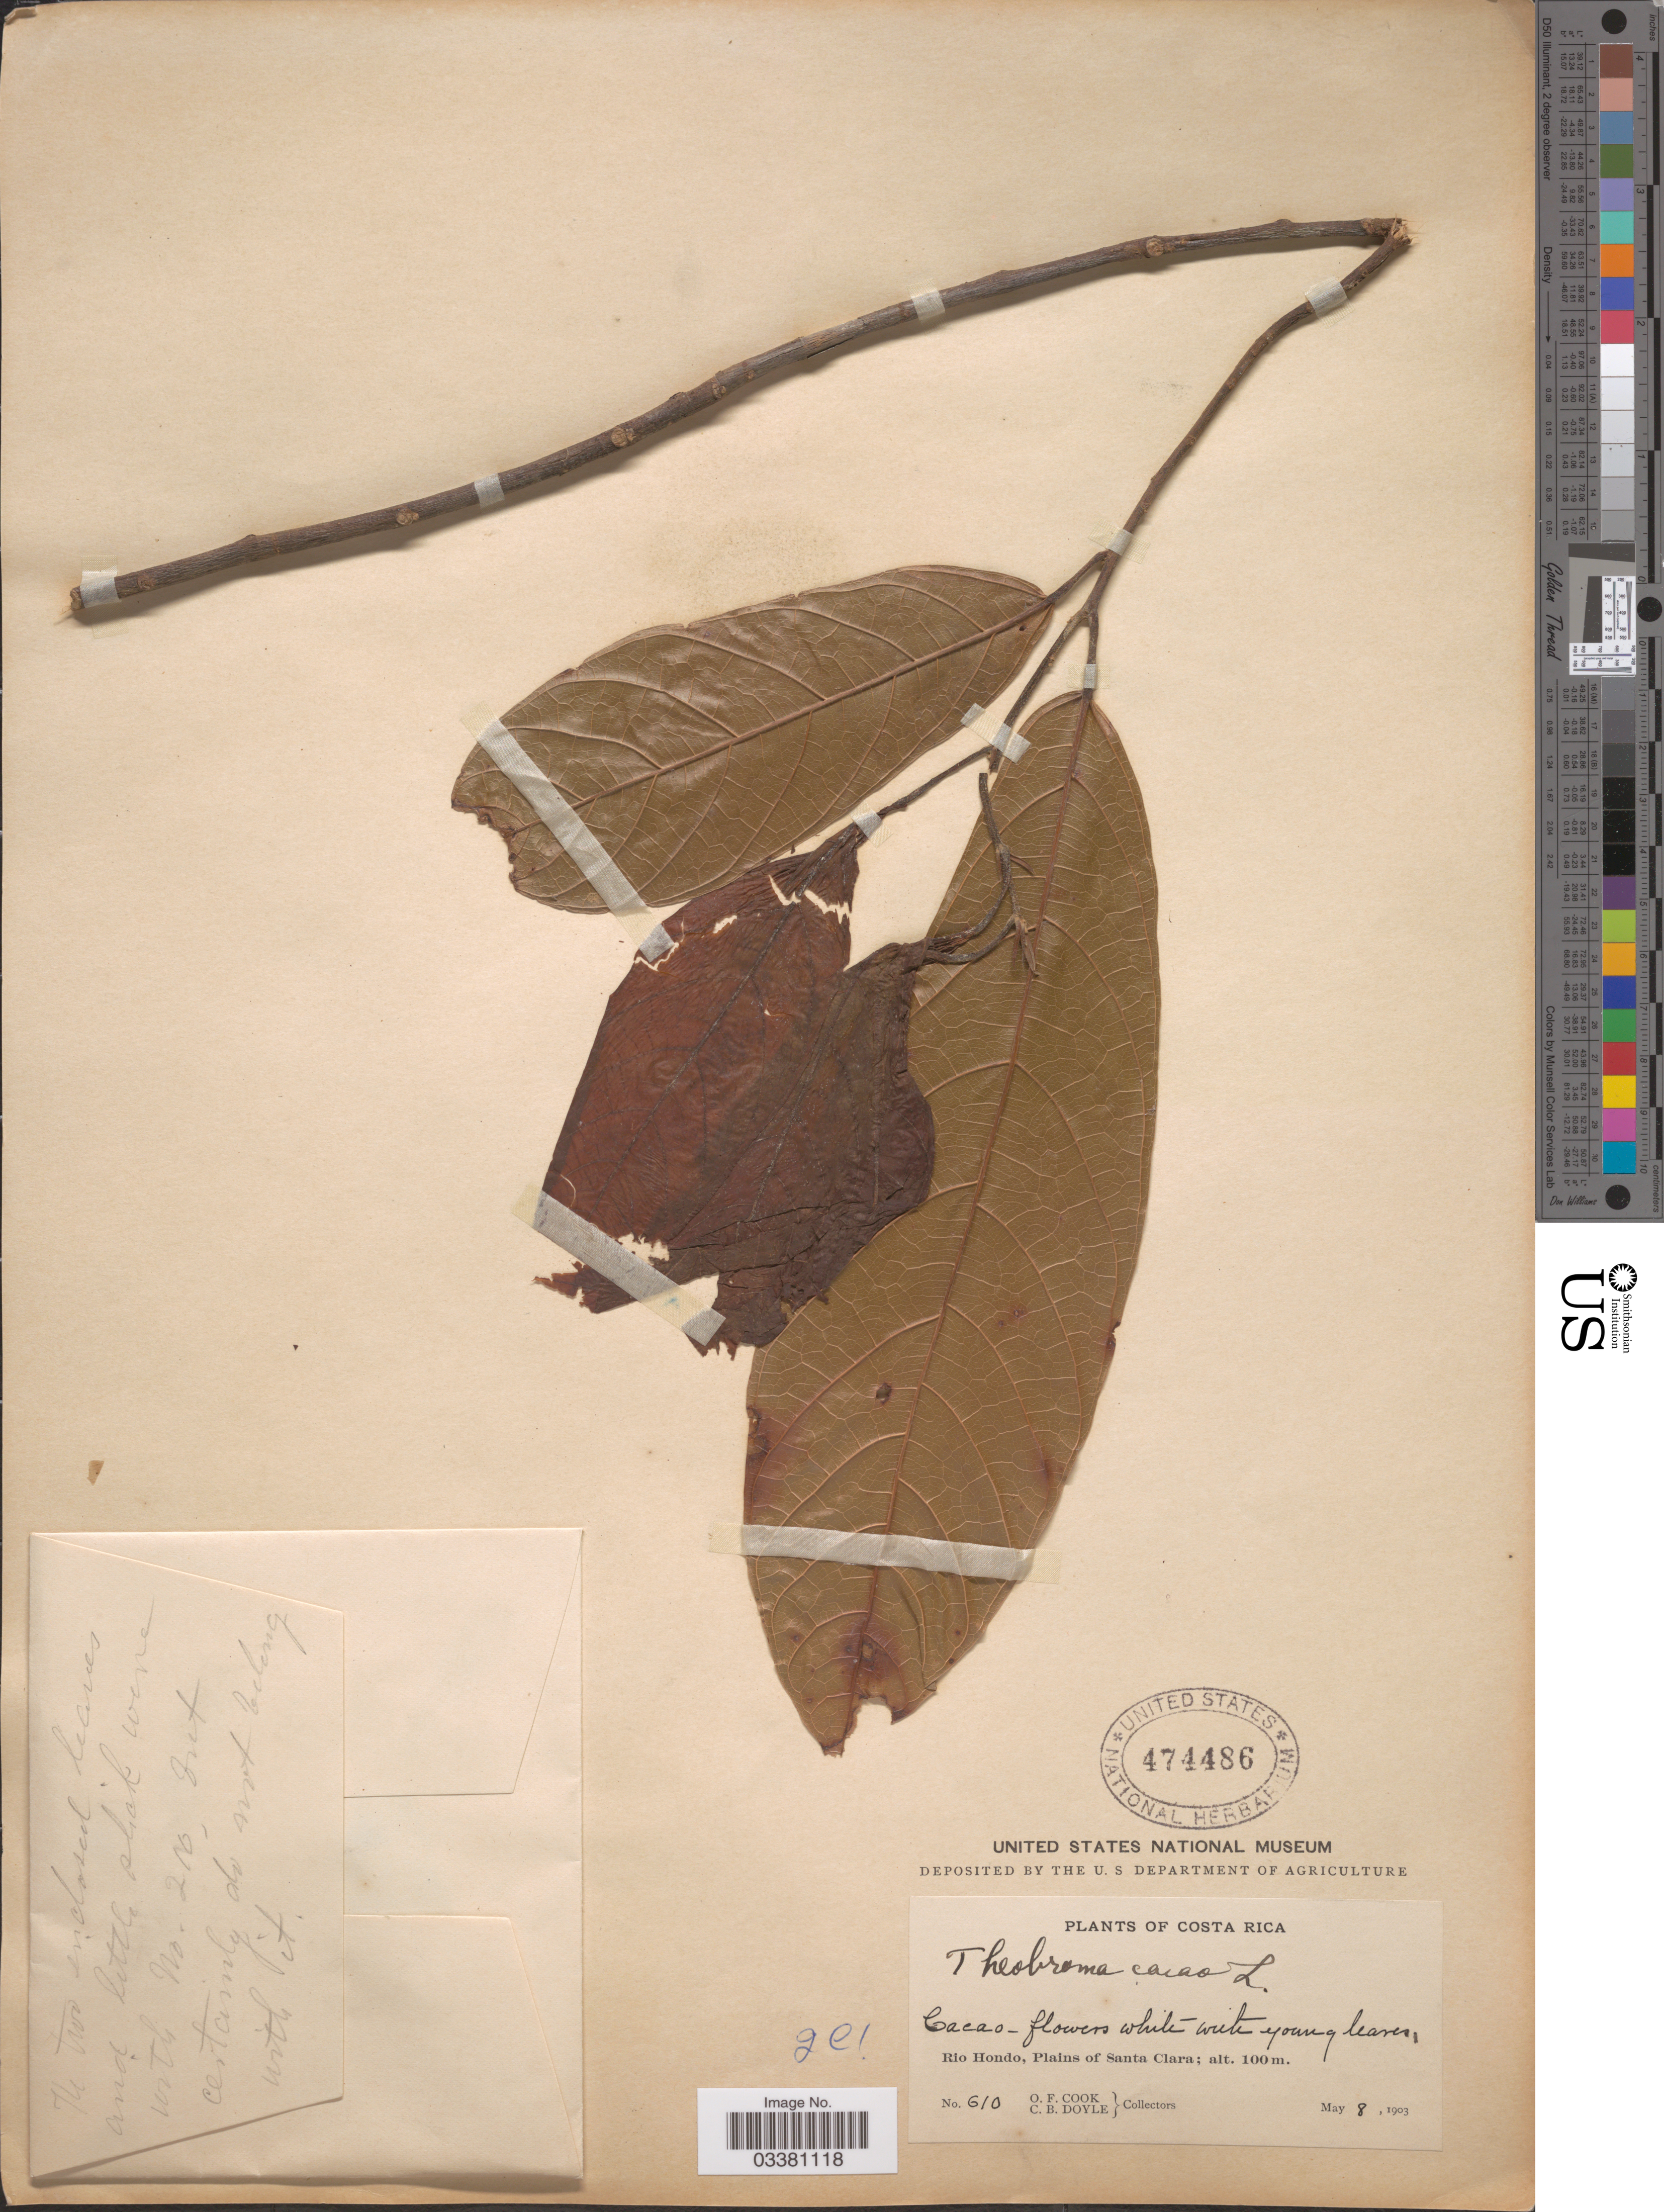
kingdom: Plantae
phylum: Tracheophyta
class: Magnoliopsida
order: Malvales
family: Malvaceae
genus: Theobroma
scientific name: Theobroma cacao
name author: L.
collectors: O. F. Cook & C. Doyle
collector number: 610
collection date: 1903-05-08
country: Costa Rica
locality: Rio Hondo, Plains of Santa Clara.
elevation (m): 100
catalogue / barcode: US 474486